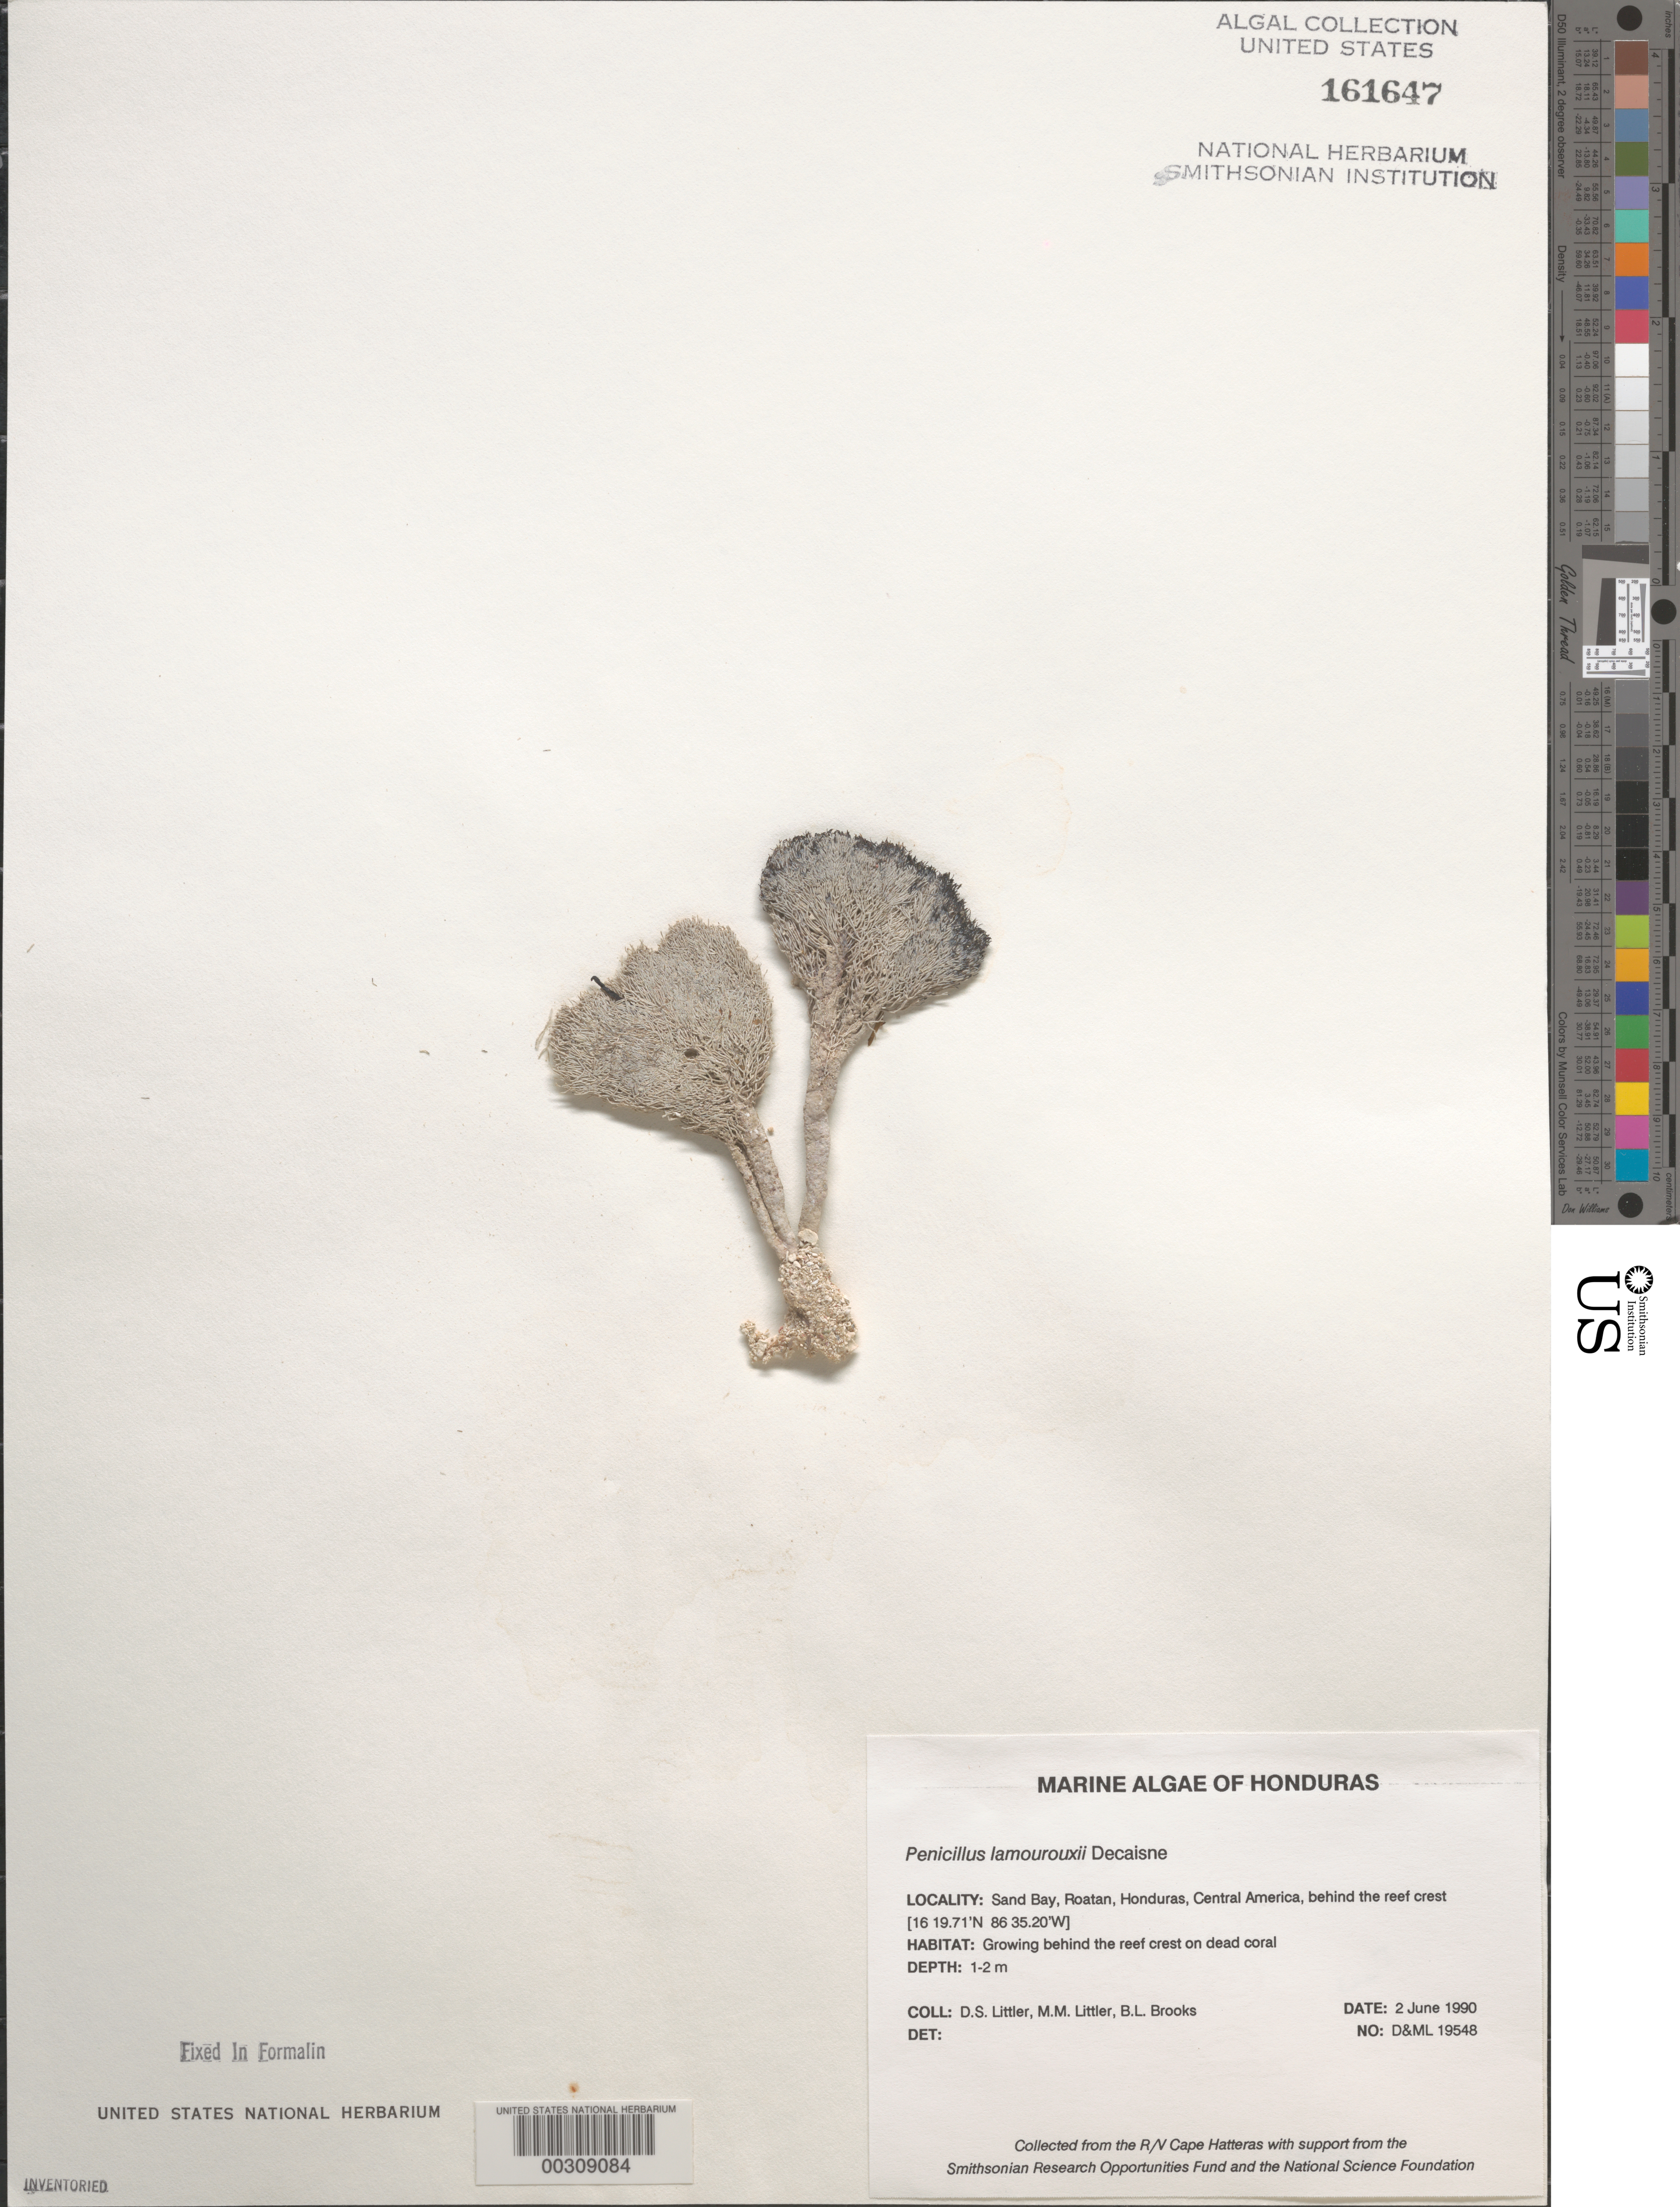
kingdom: Plantae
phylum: Chlorophyta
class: Ulvophyceae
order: Bryopsidales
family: Udoteaceae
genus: Penicillus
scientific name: Penicillus lamourouxii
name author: Decne.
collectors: D. S. Littler, M. M. Littler & B. Brooks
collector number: D&ML 19548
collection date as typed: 02 Jun 1990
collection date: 1990-06-02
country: Honduras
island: Roatan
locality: Sand Bay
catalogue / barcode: US 161647